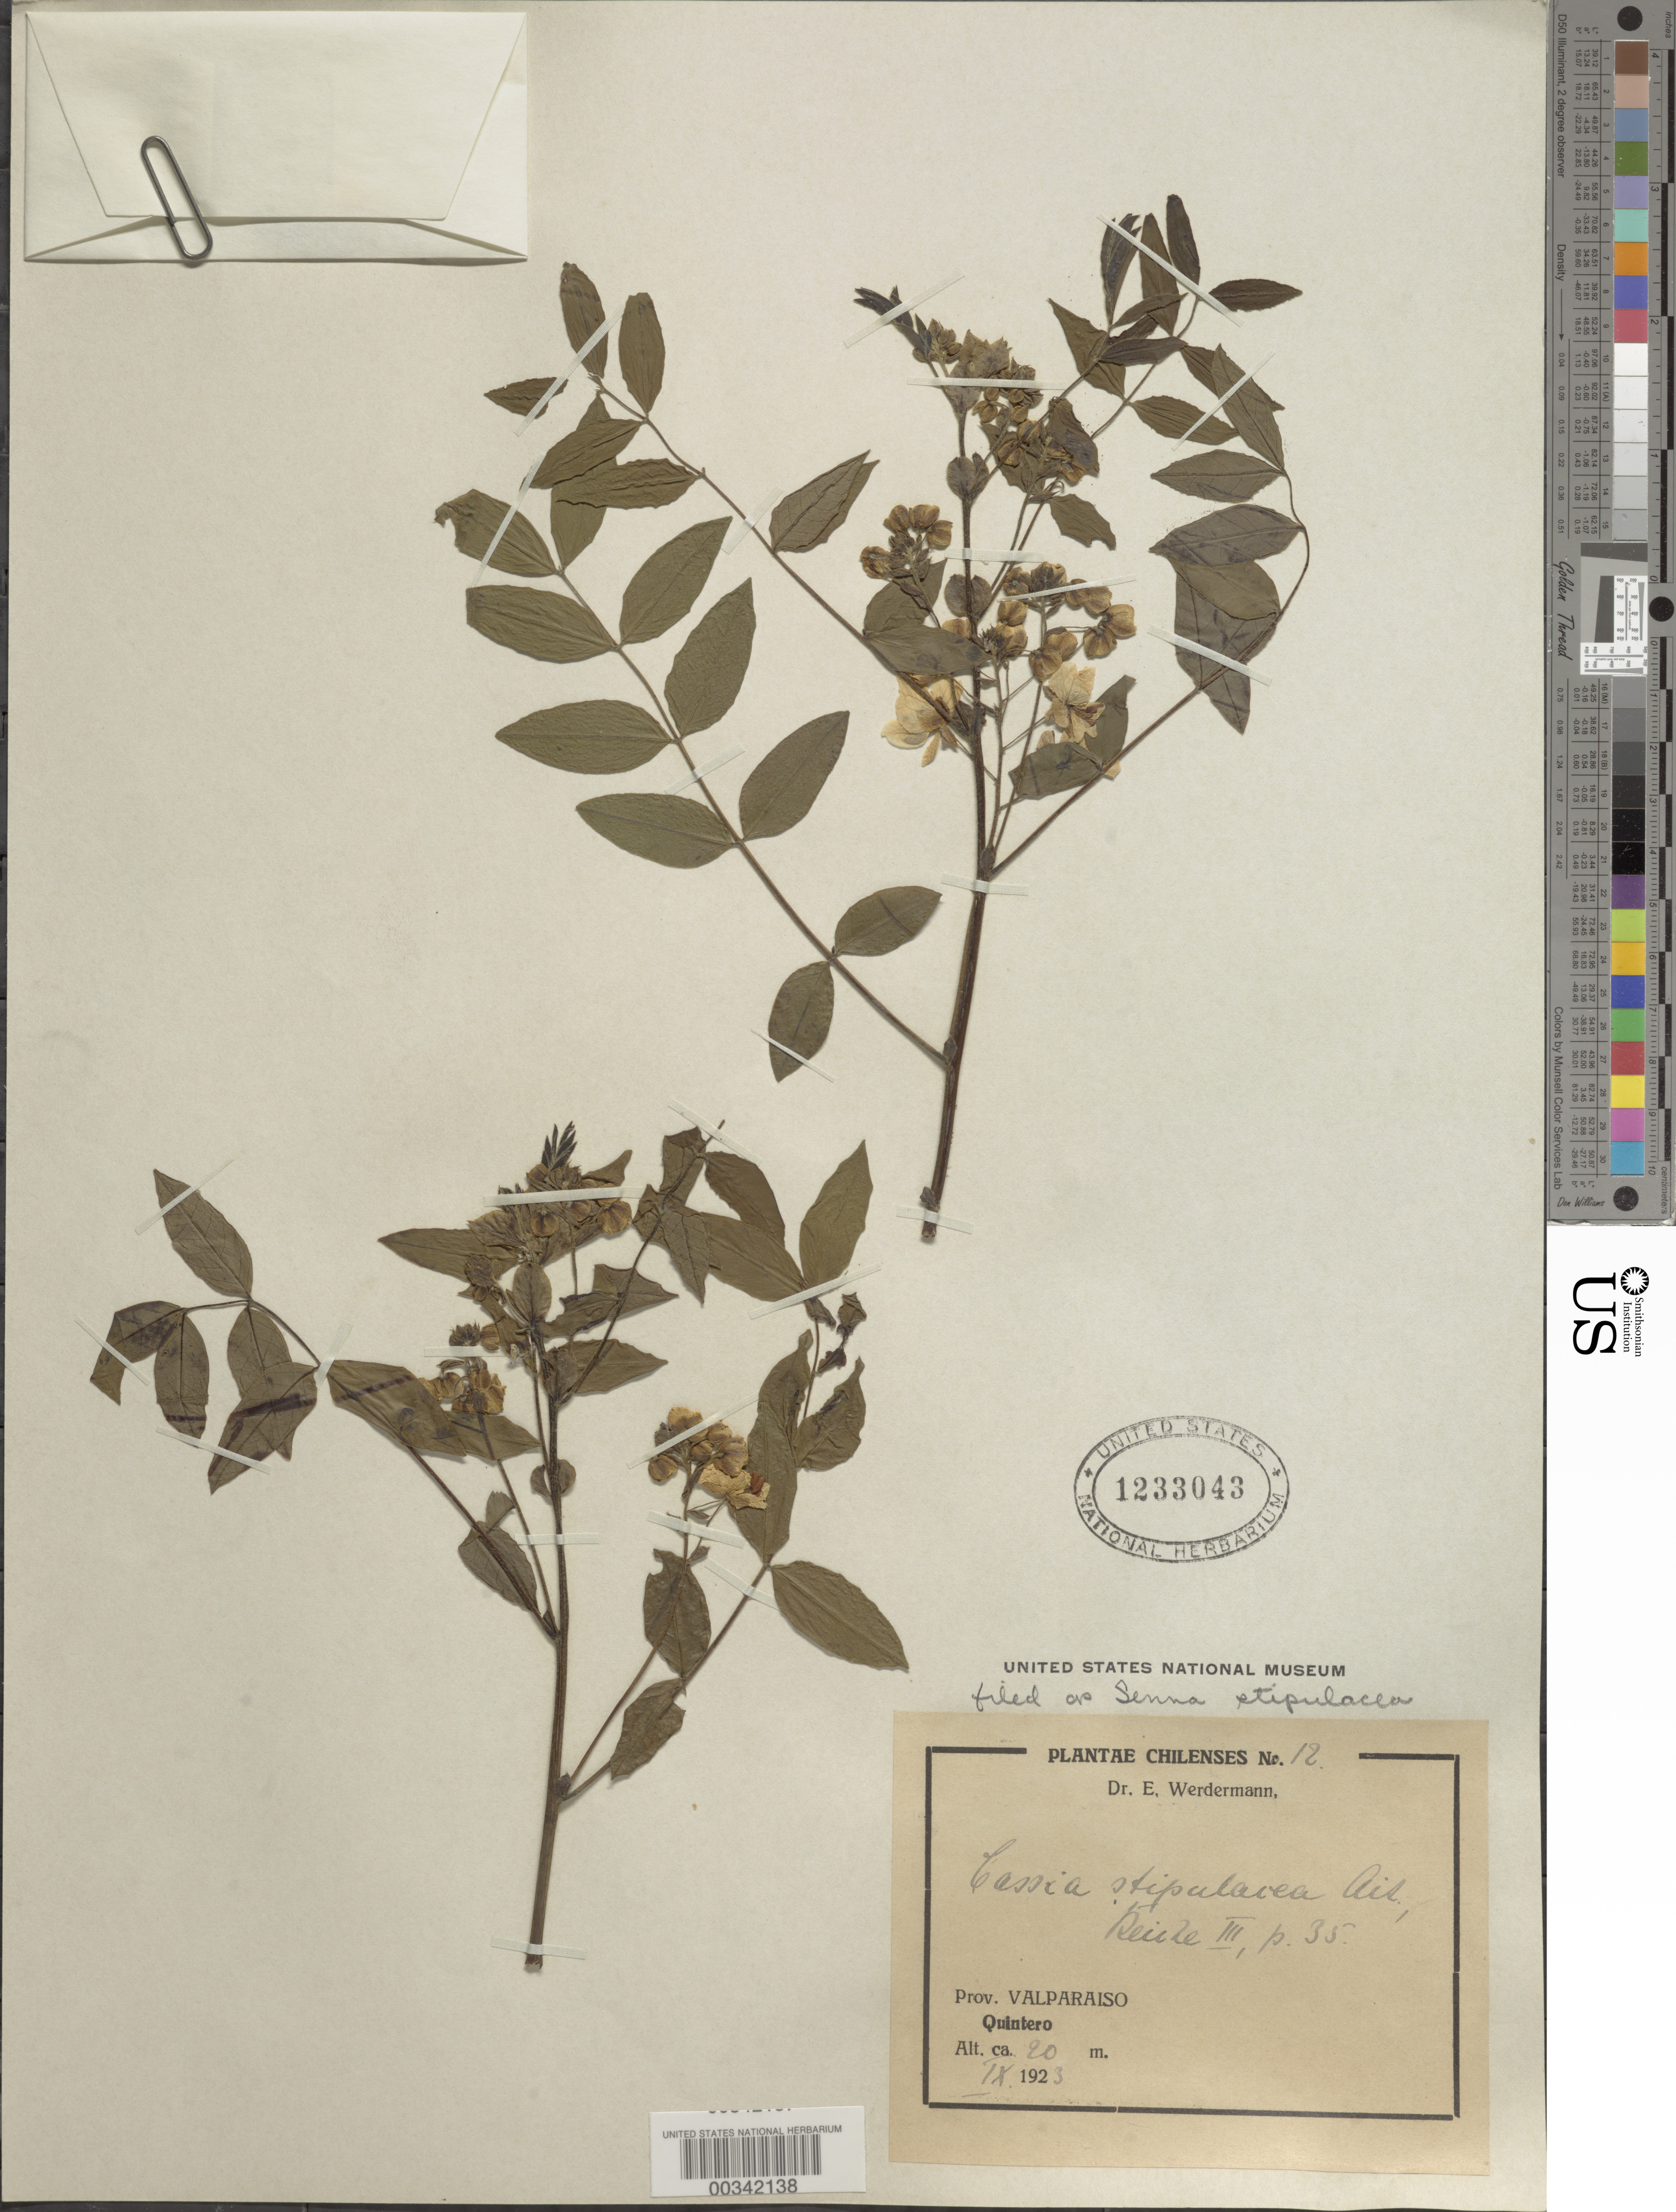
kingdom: Plantae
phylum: Tracheophyta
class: Magnoliopsida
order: Fabales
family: Fabaceae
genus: Senna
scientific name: Senna stipulacea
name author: (Aiton) H.S. Irwin & Barneby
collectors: E. Werdermann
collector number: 12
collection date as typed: Sep 1923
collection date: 1923-09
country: Chile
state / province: Valparaíso (V)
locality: Quintero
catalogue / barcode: US 1233043